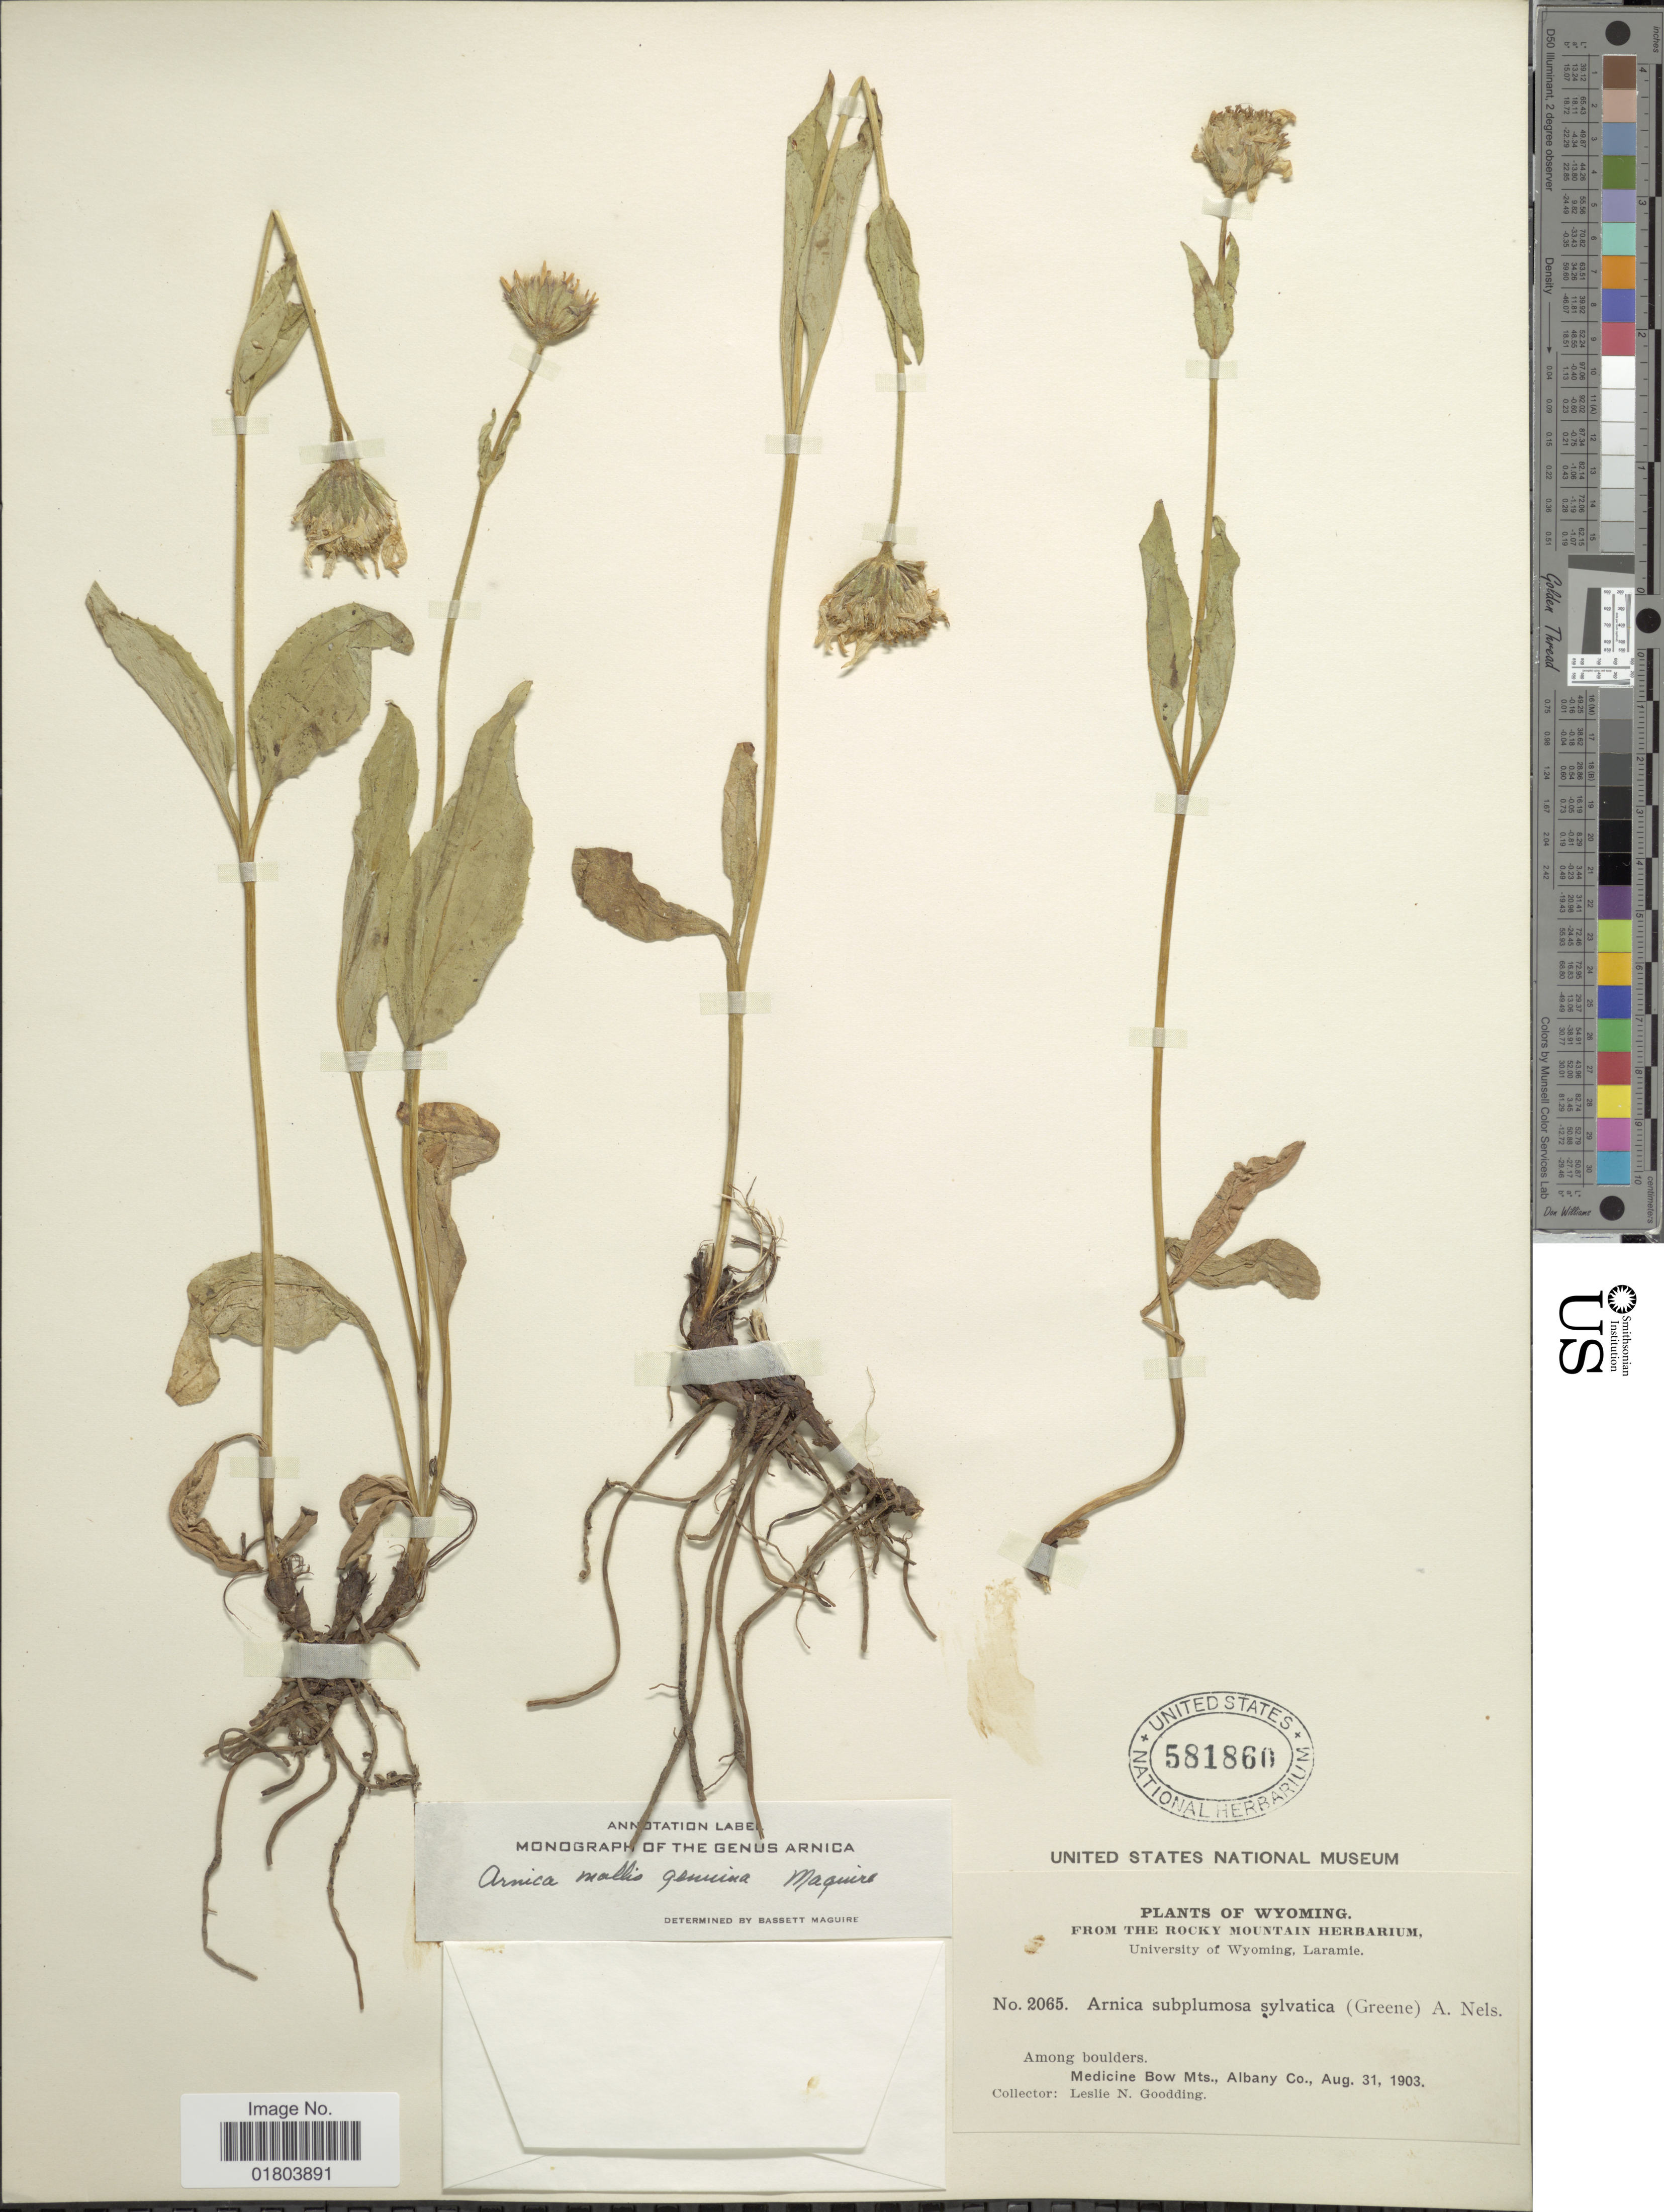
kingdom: Plantae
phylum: Tracheophyta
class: Magnoliopsida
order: Asterales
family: Asteraceae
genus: Arnica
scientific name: Arnica mollis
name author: Hook.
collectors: L. N. Goodding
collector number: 2065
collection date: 1903-08-31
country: United States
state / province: Wyoming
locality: Among boulders, Medicine Bow Mts., Albany Co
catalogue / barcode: US 581860